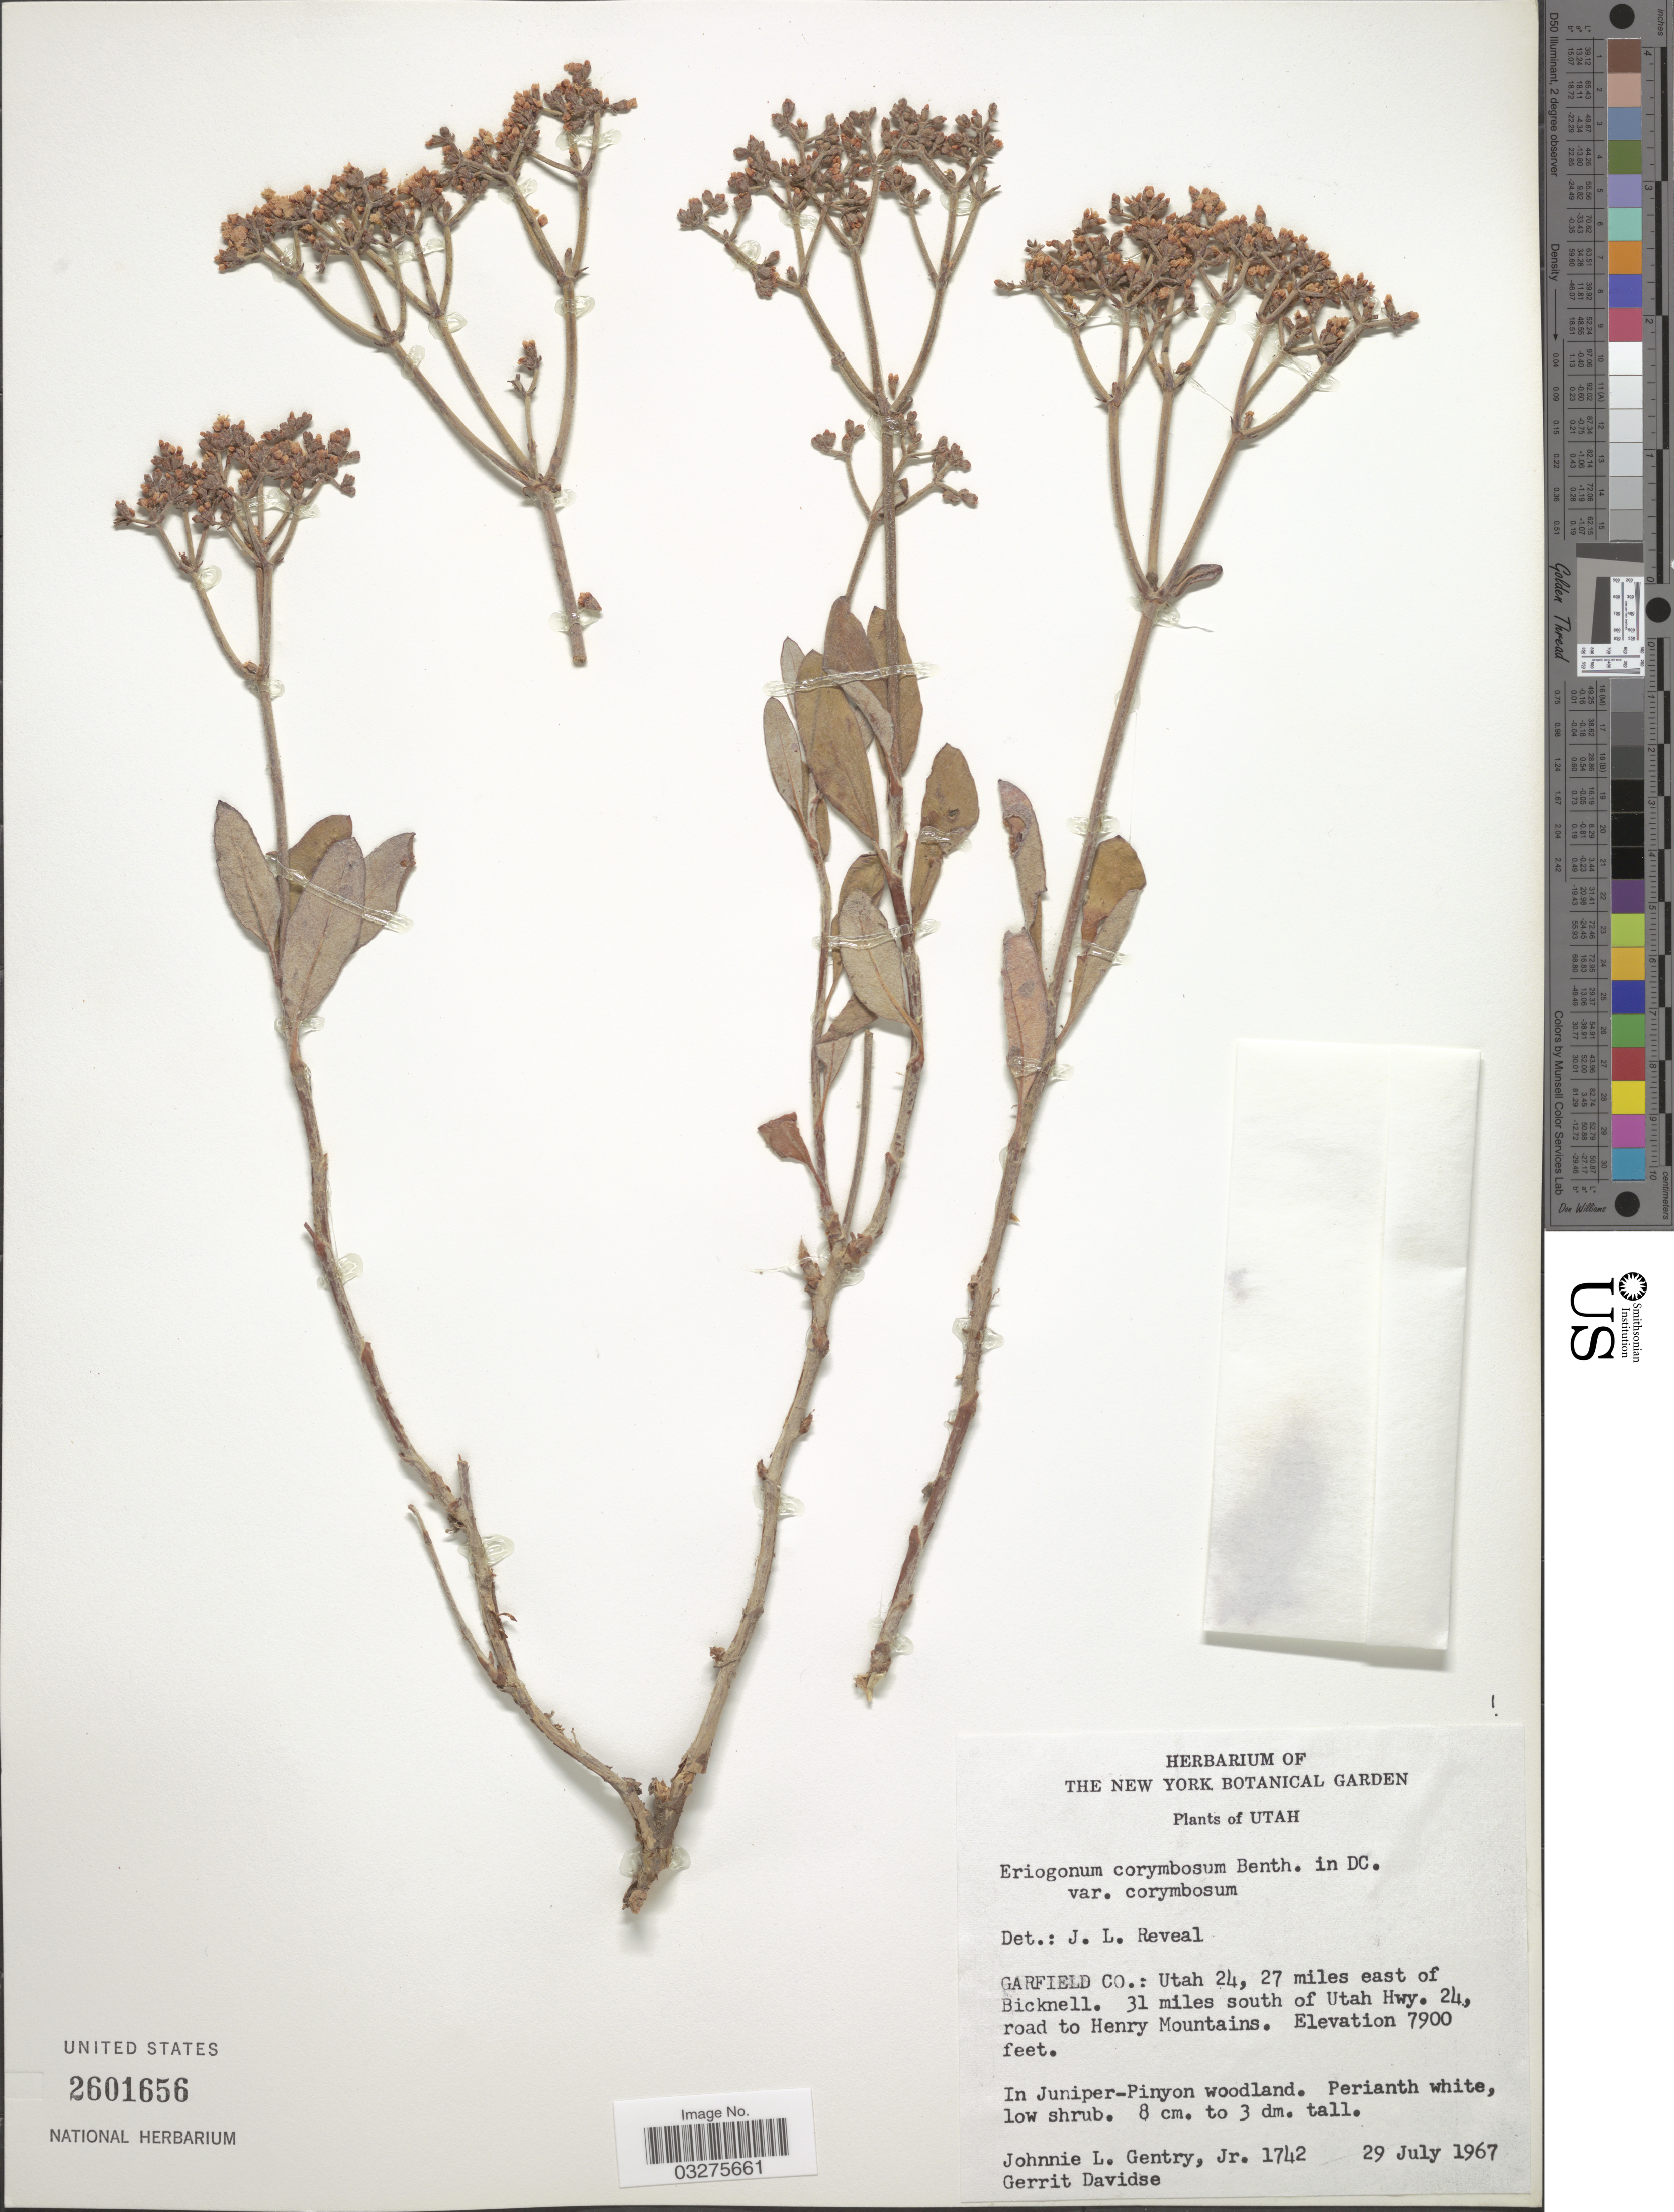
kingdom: Plantae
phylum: Tracheophyta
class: Magnoliopsida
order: Caryophyllales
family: Polygonaceae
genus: Eriogonum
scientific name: Eriogonum corymbosum var. corymbosum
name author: Benth.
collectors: J. L. Gentry & G. Davidse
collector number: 1742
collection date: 1967-07-29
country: United States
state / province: Utah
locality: Garfield Co.: Utah 24, 27 miles east of Bicknell. 31 miles south of Utah Hwy. 24, road to Henry Mountains.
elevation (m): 2408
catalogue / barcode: US 2601656